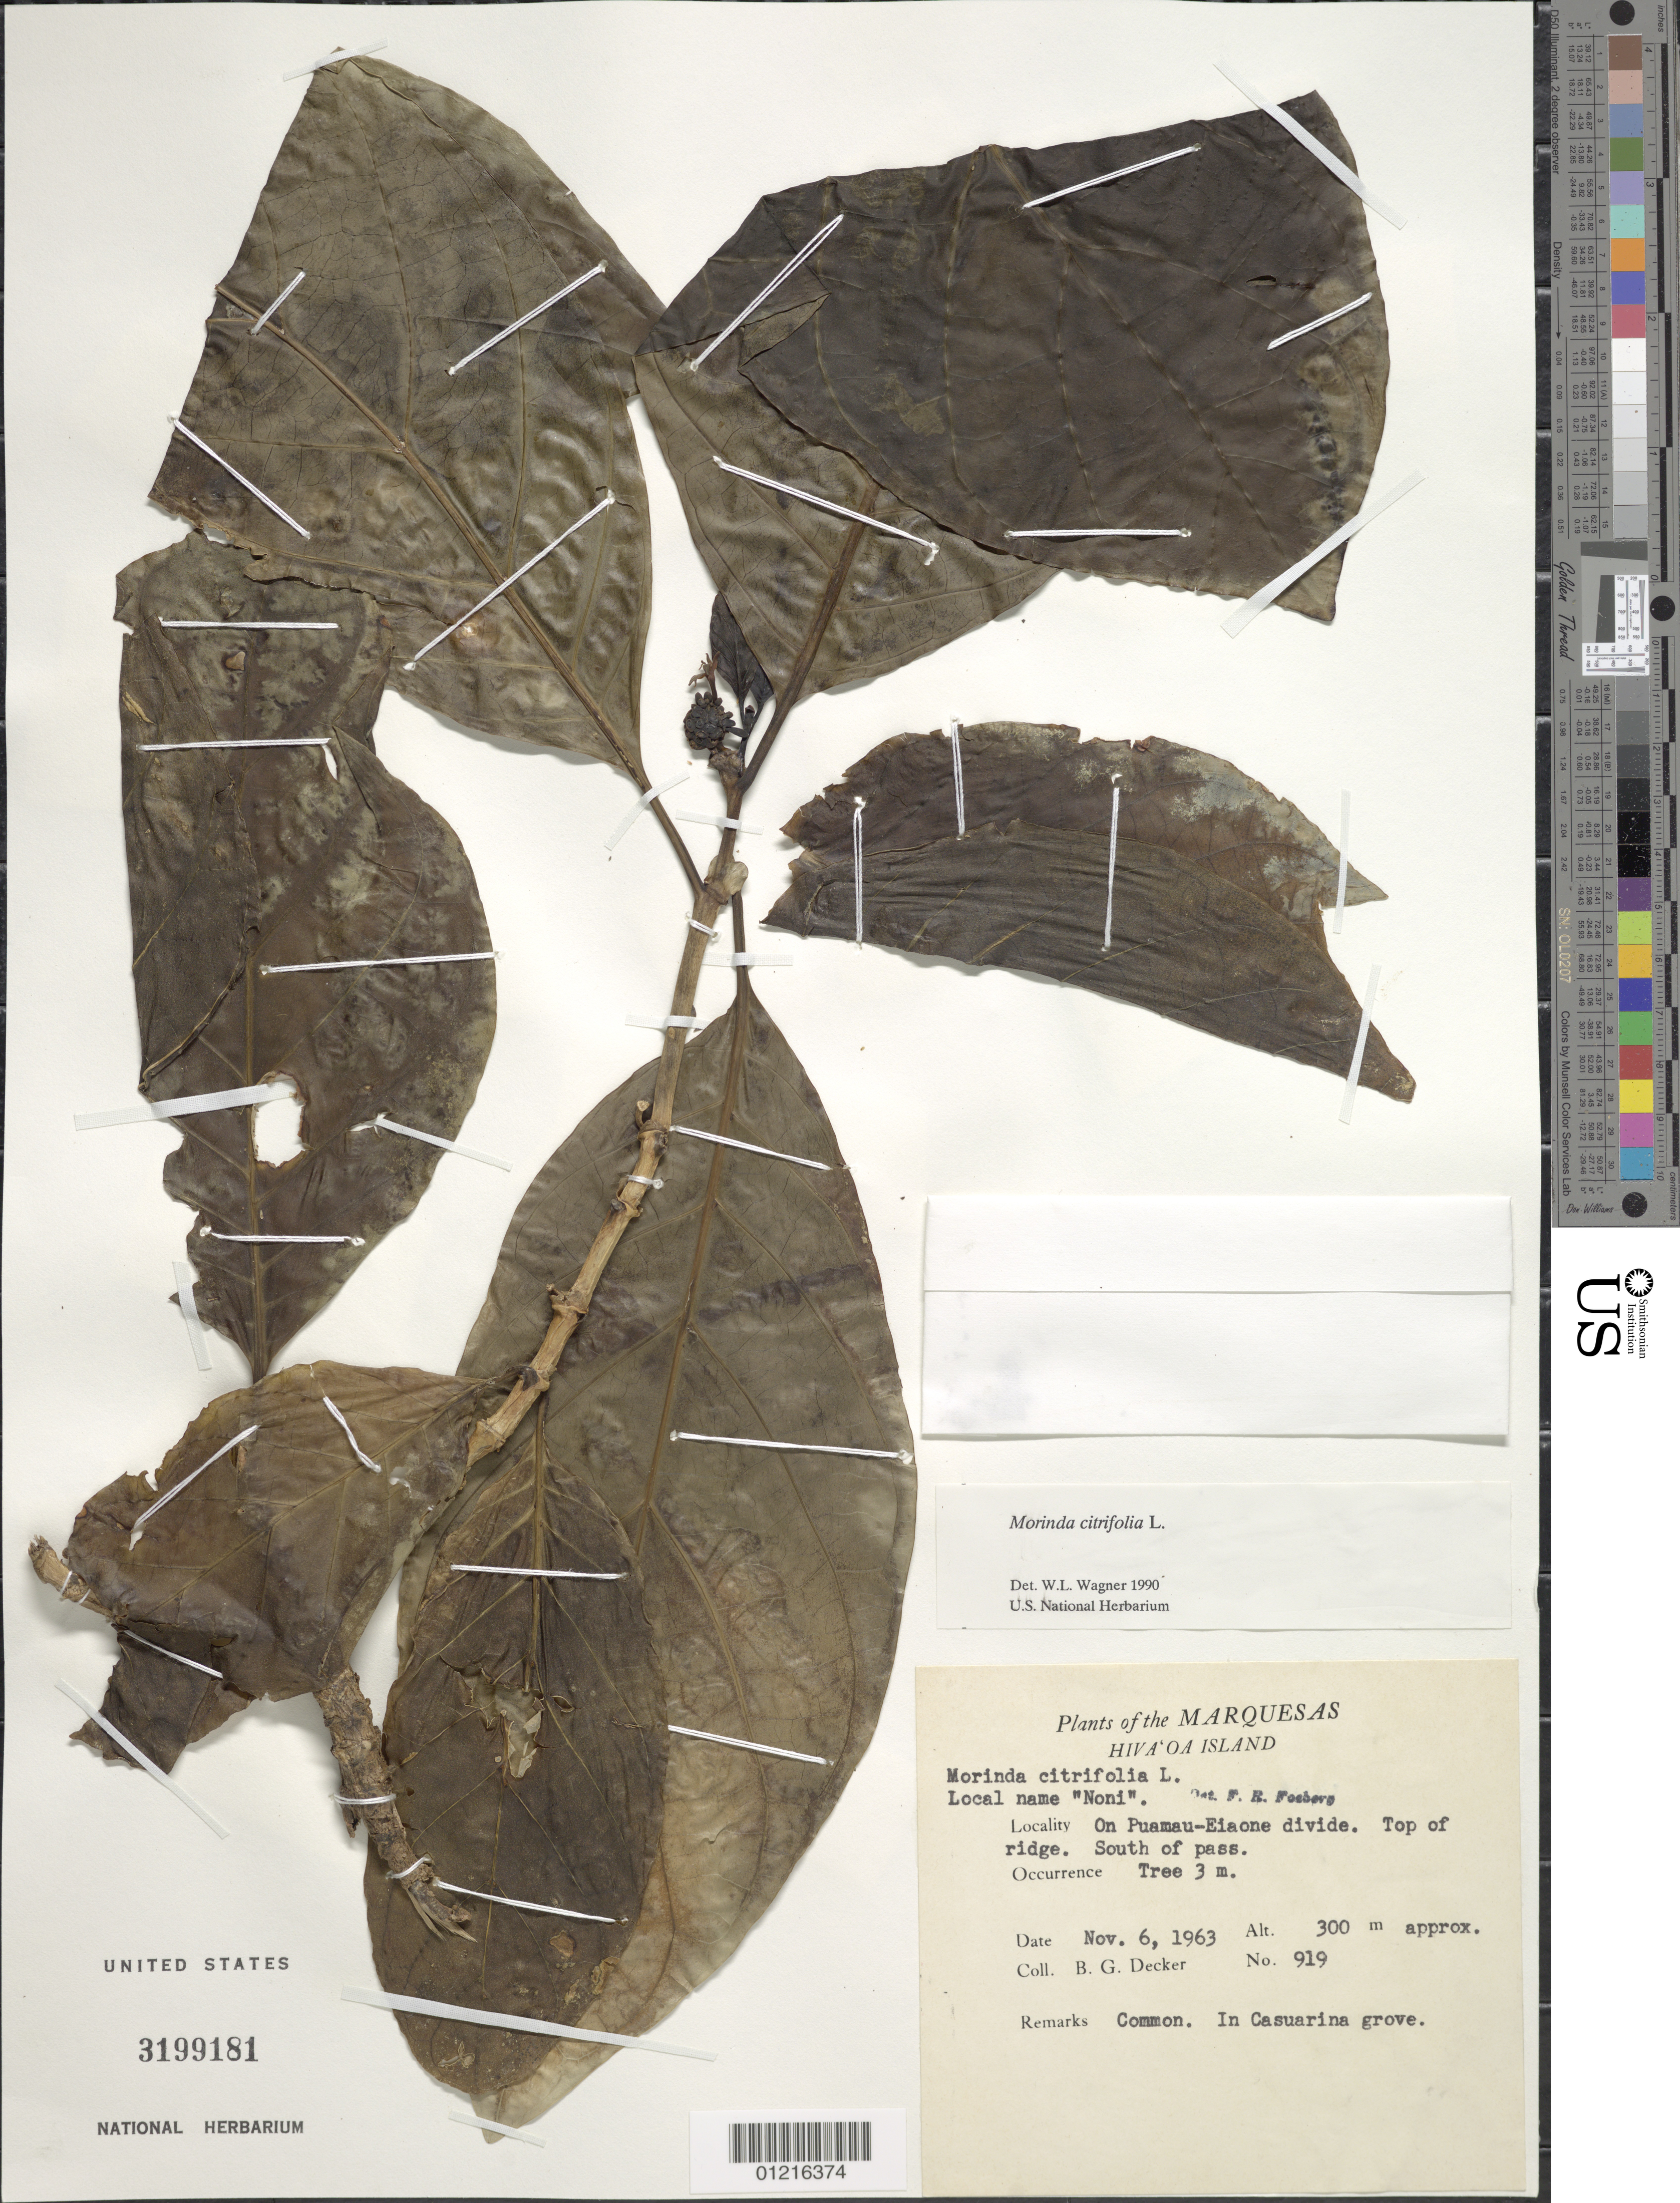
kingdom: Plantae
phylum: Tracheophyta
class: Magnoliopsida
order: Gentianales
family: Rubiaceae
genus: Morinda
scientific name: Morinda citrifolia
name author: L.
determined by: Wagner, W. L., (BOT), Smithsonian Institution - National Museum of Natural History (UNITED STATES)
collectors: B. G. Decker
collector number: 919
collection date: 1963-11-06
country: French Polynesia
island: Hiva Oa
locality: on Puamau-Eiaone divide, top of ridge, S of pass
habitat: In Casuarina grove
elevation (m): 300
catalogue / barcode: US 3199181